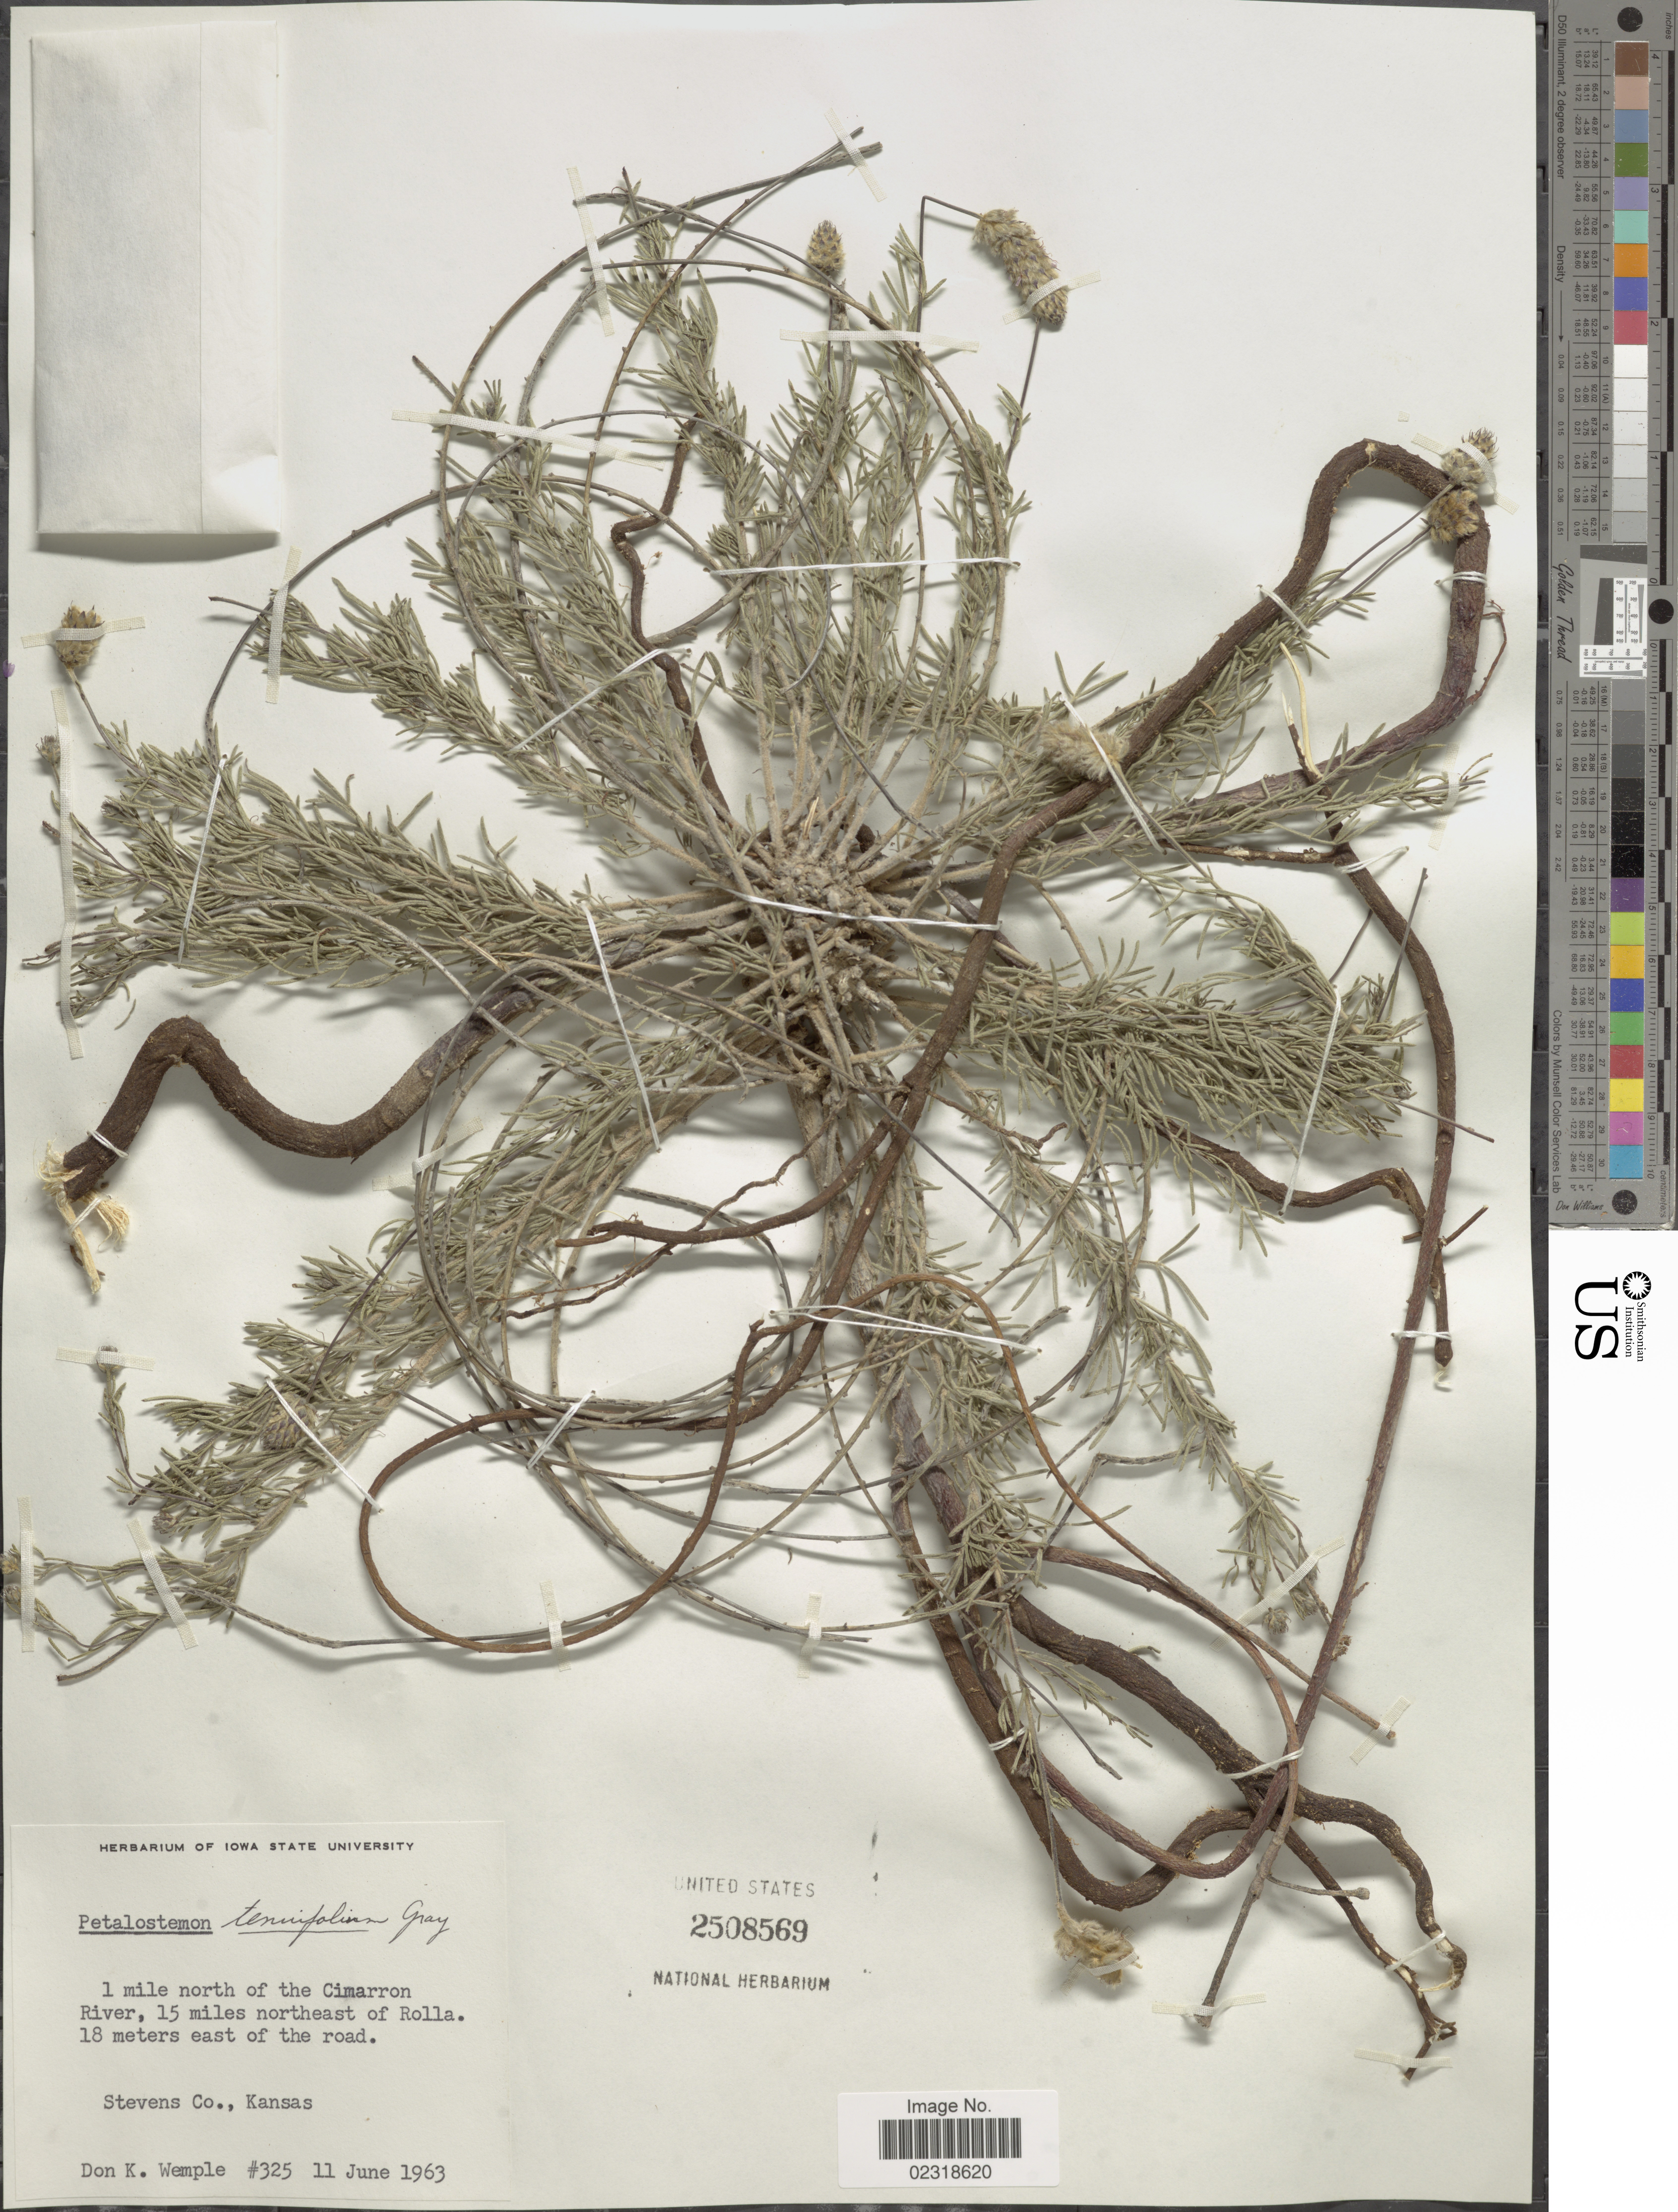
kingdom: Plantae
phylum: Tracheophyta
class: Magnoliopsida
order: Fabales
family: Fabaceae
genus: Dalea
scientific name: Dalea tenuifolia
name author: (A. Gray) Shinners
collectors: D. Wemple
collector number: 325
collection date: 1963-06-11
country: United States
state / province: Kansas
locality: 1 mile north of the Cimarron River, 15 miles northeast of Rolla, 18 meters east of the road, Stevens Co.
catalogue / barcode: US 2508569